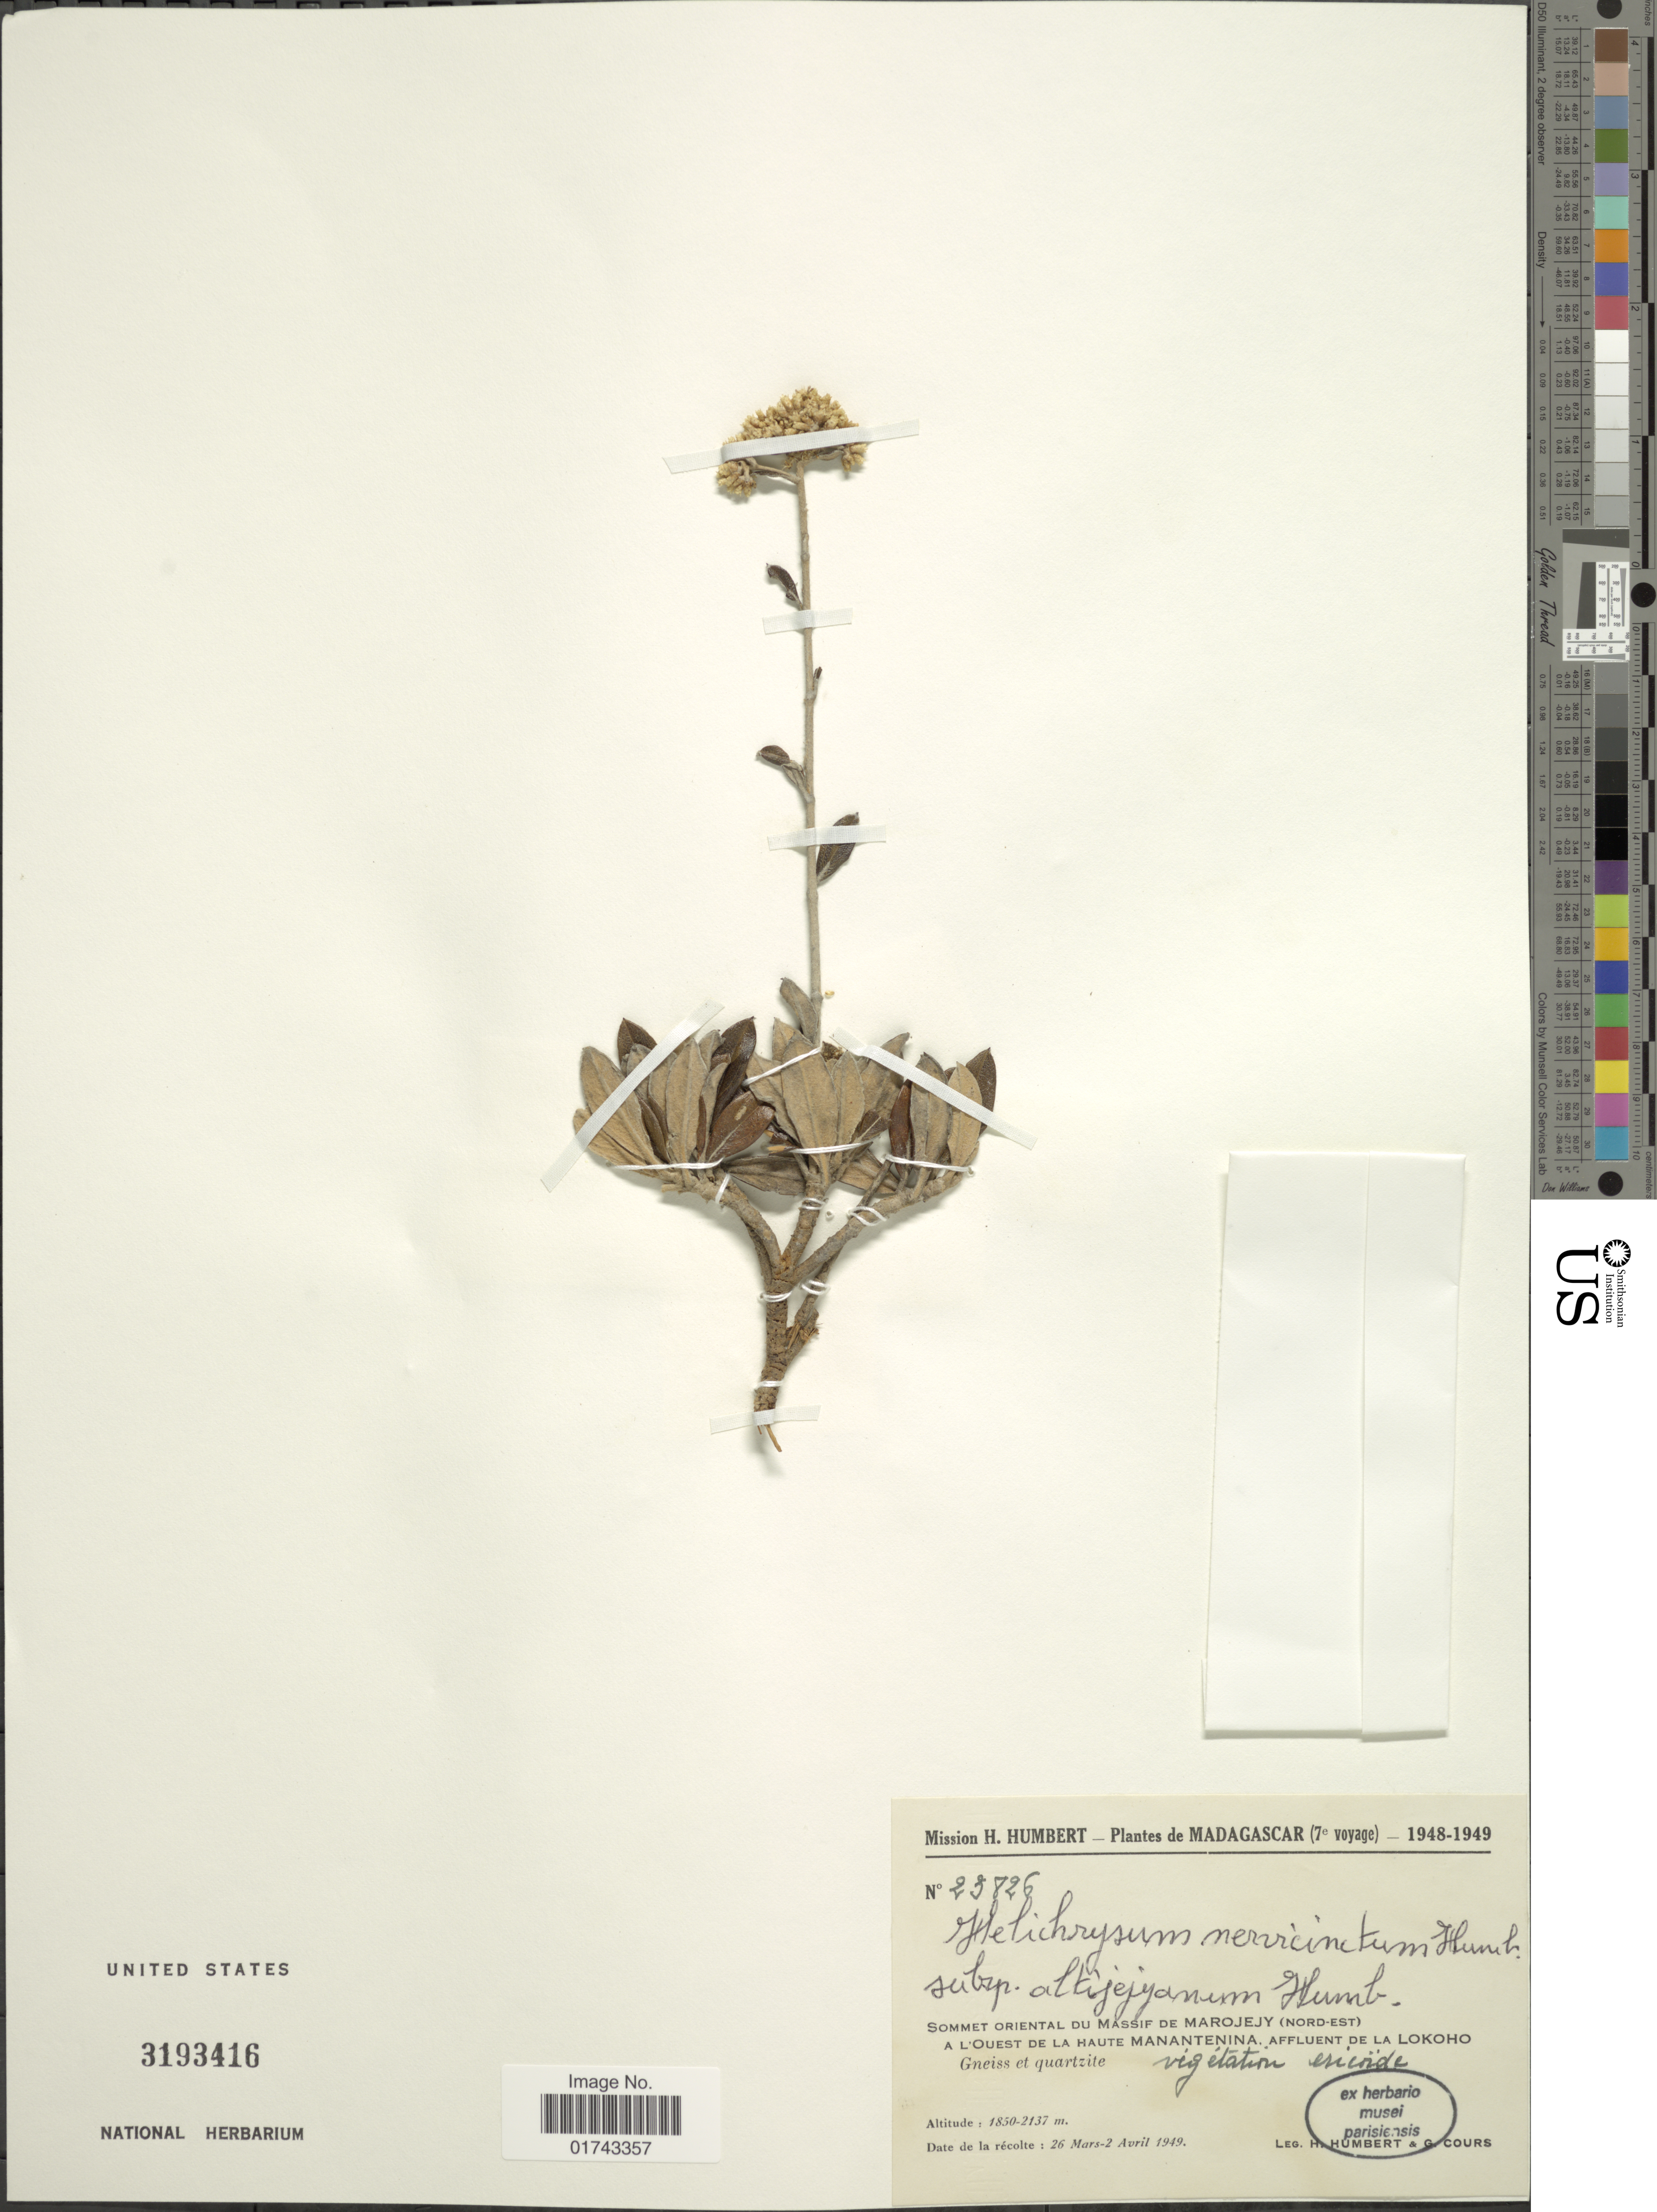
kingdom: Plantae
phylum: Tracheophyta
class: Magnoliopsida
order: Asterales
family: Asteraceae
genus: Helichrysum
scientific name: Helichrysum nervicinctum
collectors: H. Humbert & G. Cours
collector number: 23826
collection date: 1949-03-26/1949-04-02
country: Madagascar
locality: Sommet Oriental du Massif de Marojejy (Nord-Est) a L'Ouest de la Haute Manantrnina, Affluent de la Lokoho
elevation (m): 1850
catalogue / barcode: US 3193416